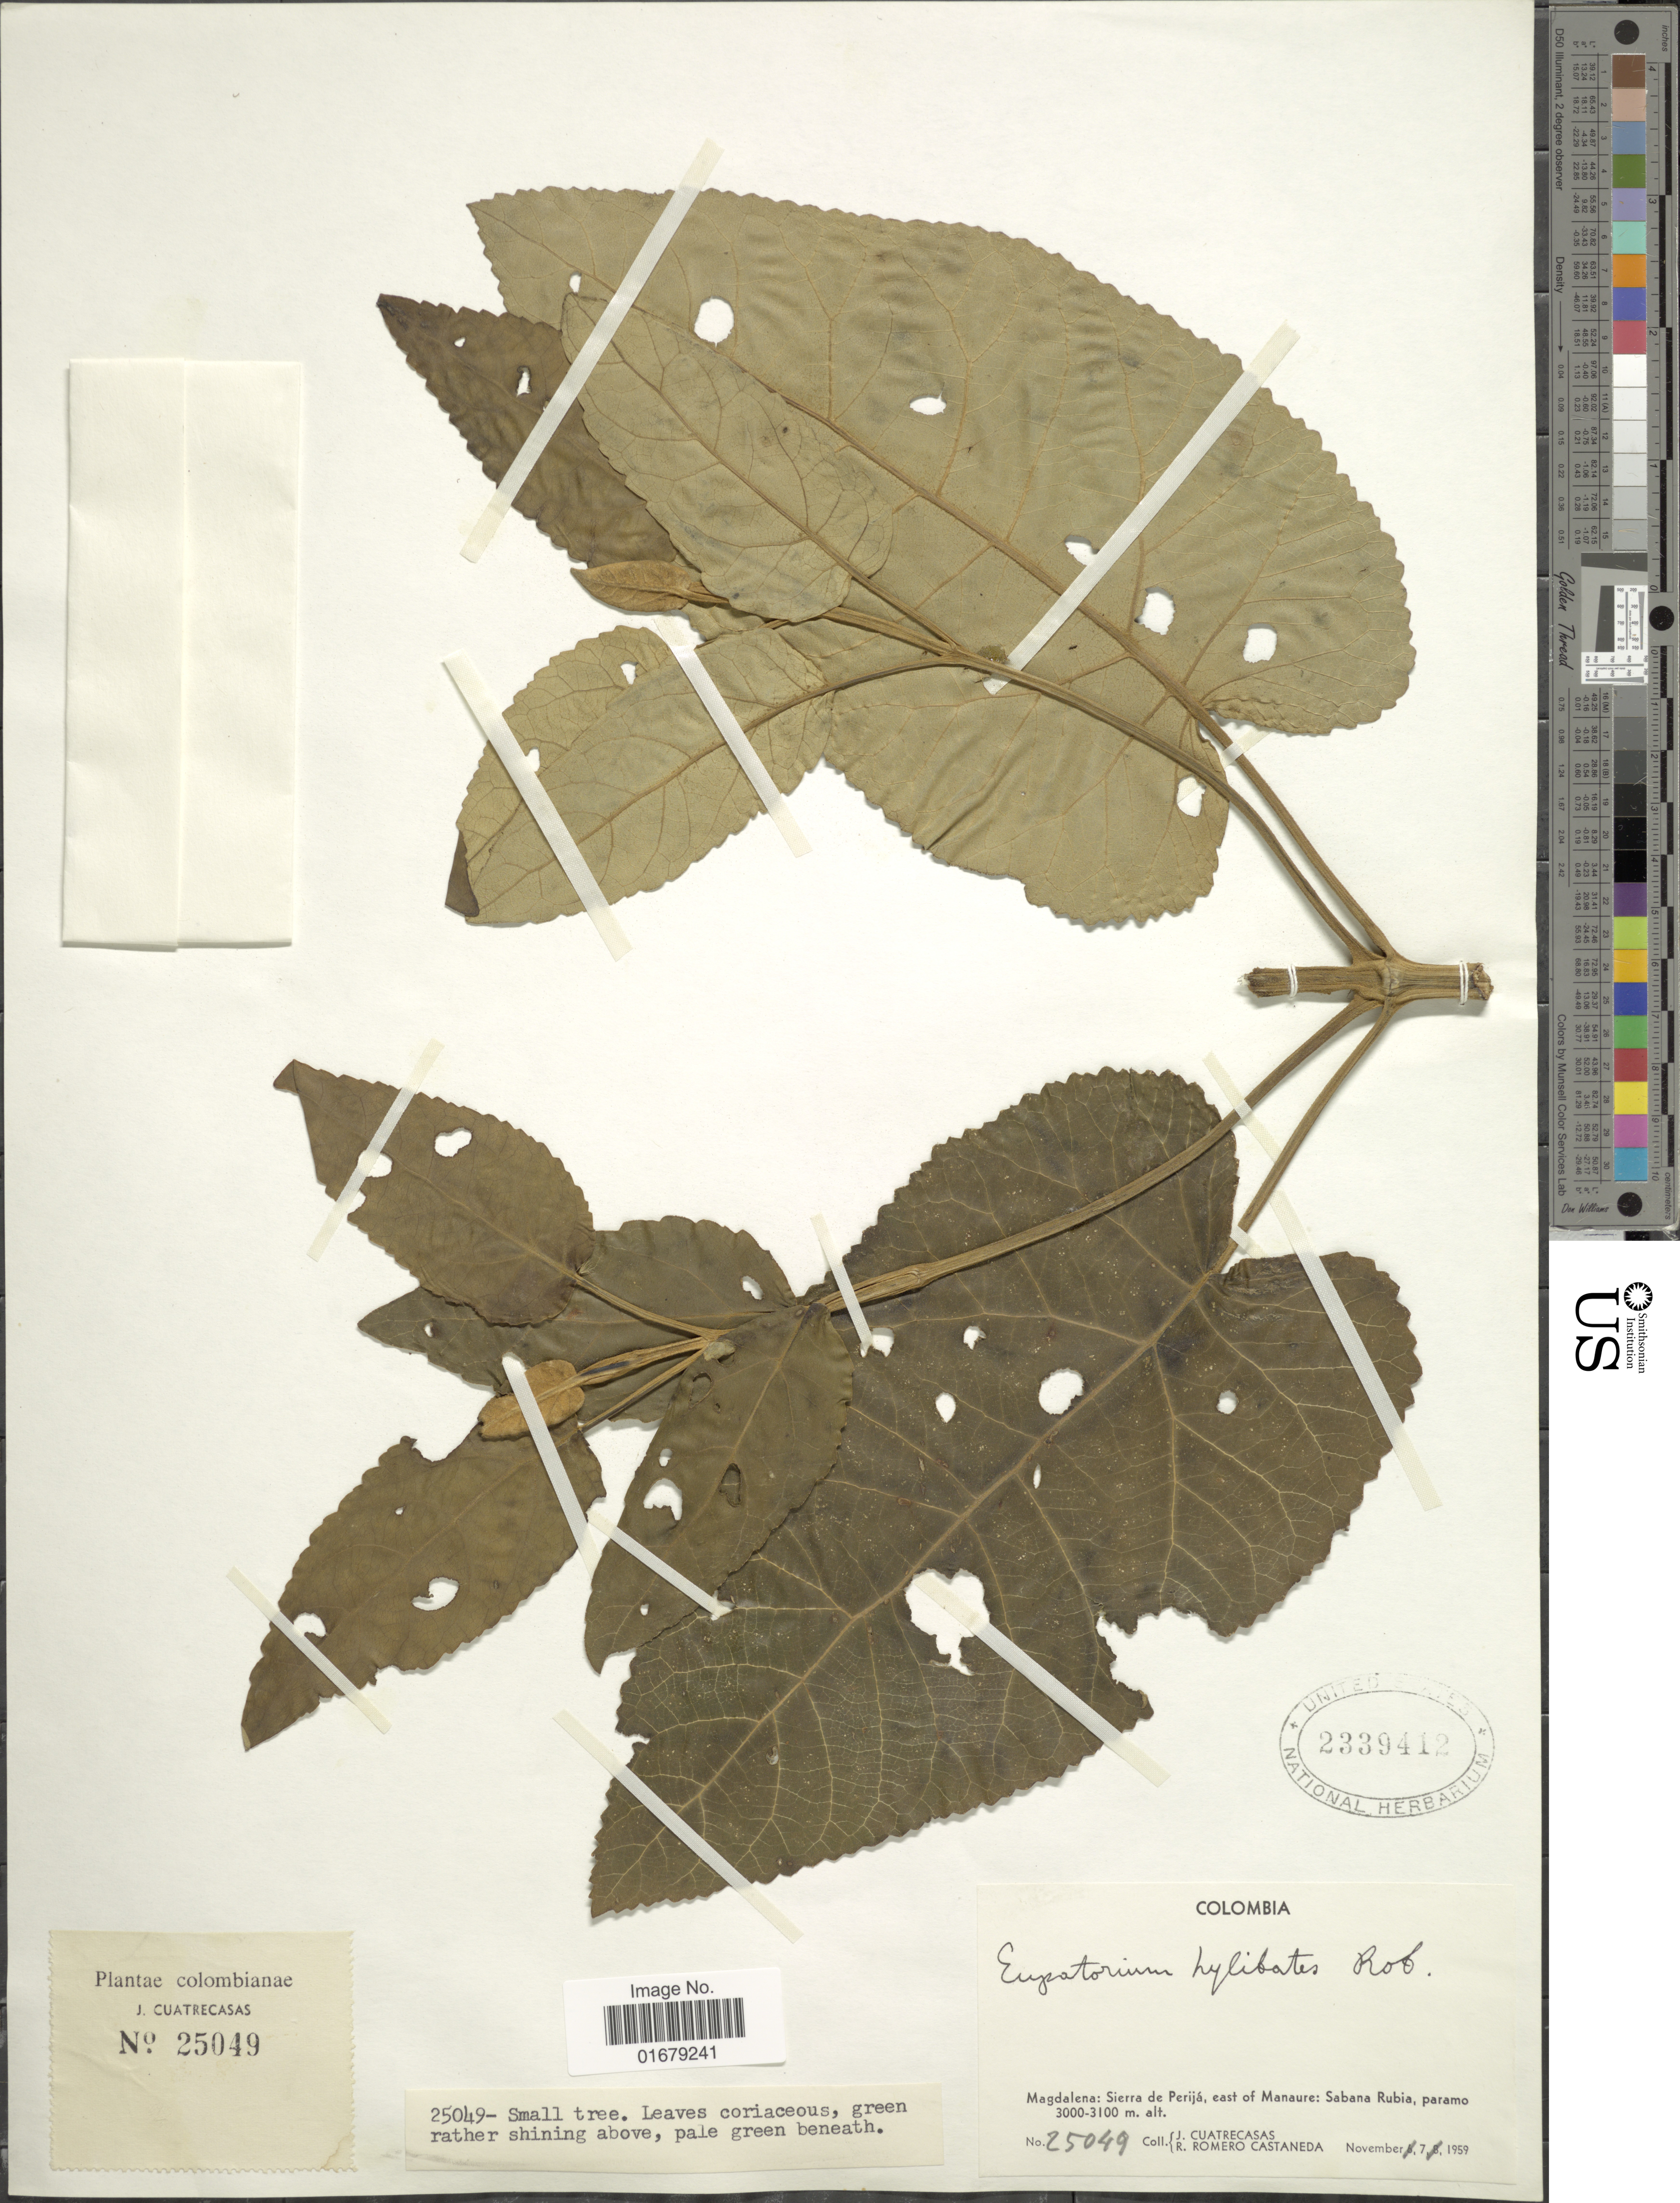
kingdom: Plantae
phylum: Tracheophyta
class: Magnoliopsida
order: Asterales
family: Asteraceae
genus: Jaramilloa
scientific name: Jaramilloa hylibates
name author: (B.L. Rob.) R.M. King & H. Rob.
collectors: J. Cuatrecasas & R. Romero Castañeda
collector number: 25049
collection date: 1959-11-07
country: Colombia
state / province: Magdalena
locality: Sierra de Perija, east of Manaure: Sabana Rubia, Paramo.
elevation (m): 3000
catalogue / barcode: US 2339412